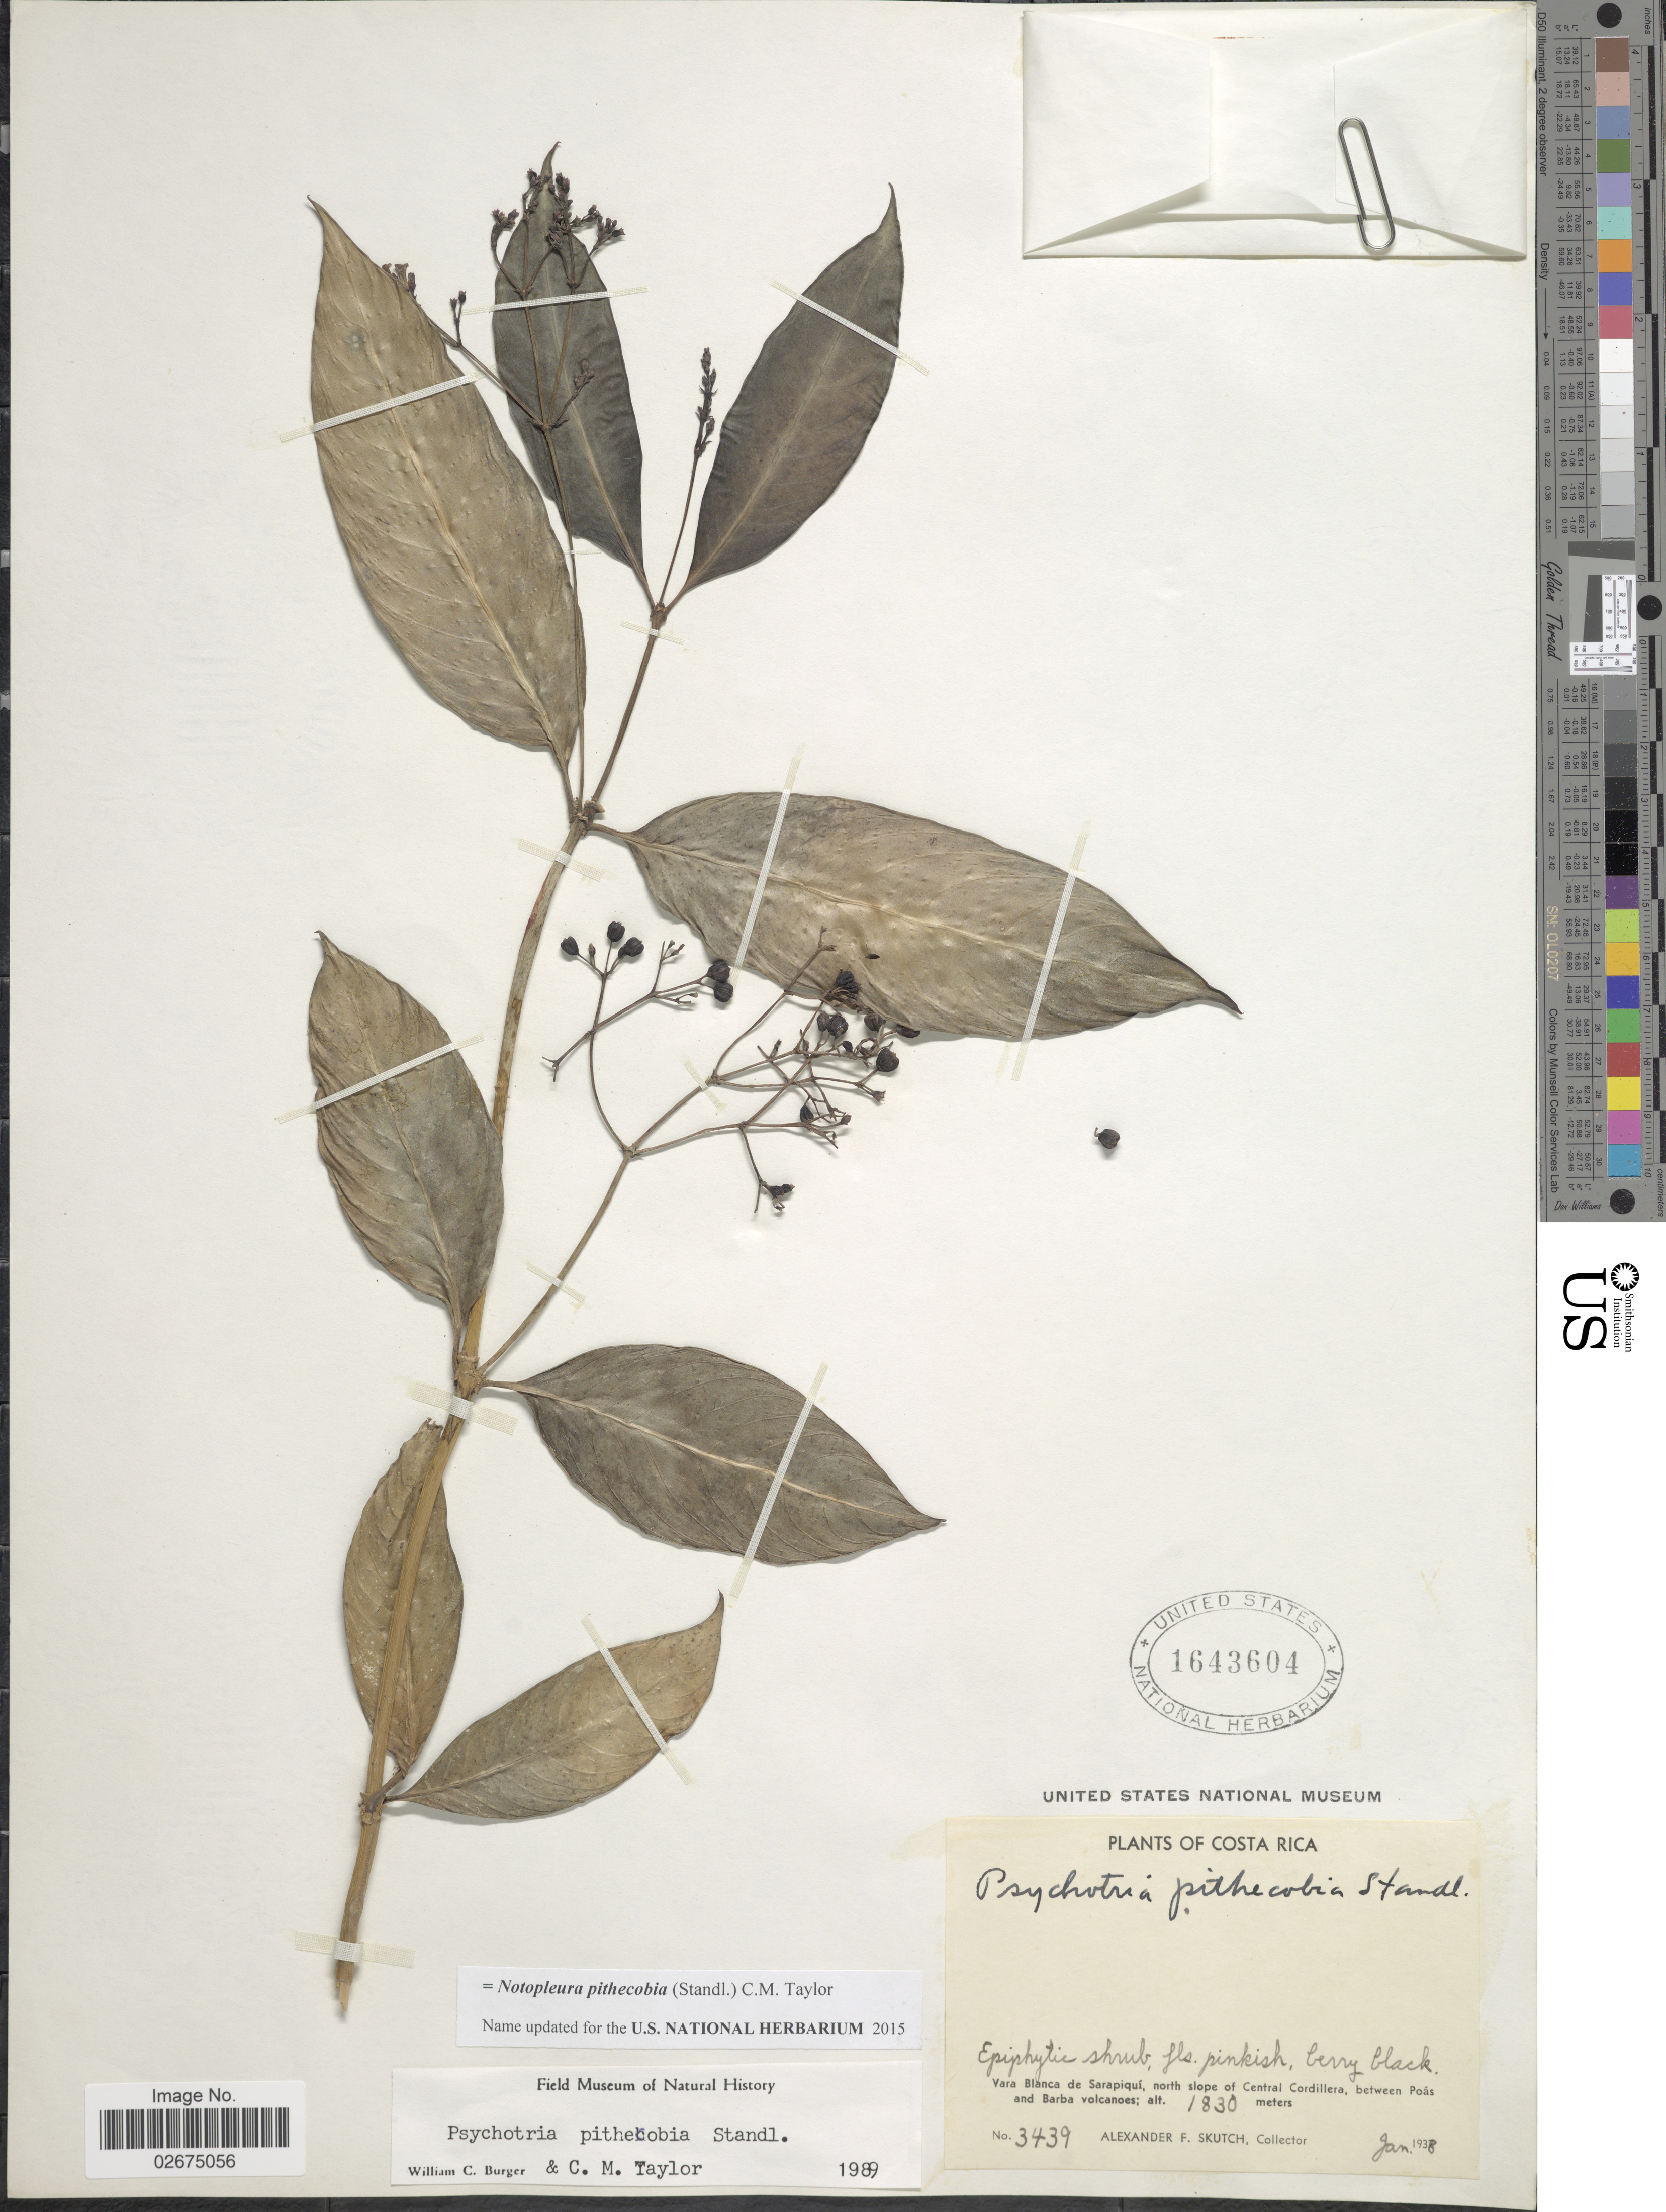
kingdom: Plantae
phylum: Tracheophyta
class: Magnoliopsida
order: Gentianales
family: Rubiaceae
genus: Notopleura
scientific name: Notopleura pithecobia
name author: (Standl.) C.M. Taylor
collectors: A. F. Skutch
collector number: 3439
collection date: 1938-01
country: Costa Rica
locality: Vara Blanca de Sarapique, north slope of Central Cordillera, between Poas and Barba volcanoes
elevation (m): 1830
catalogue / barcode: US 1643604